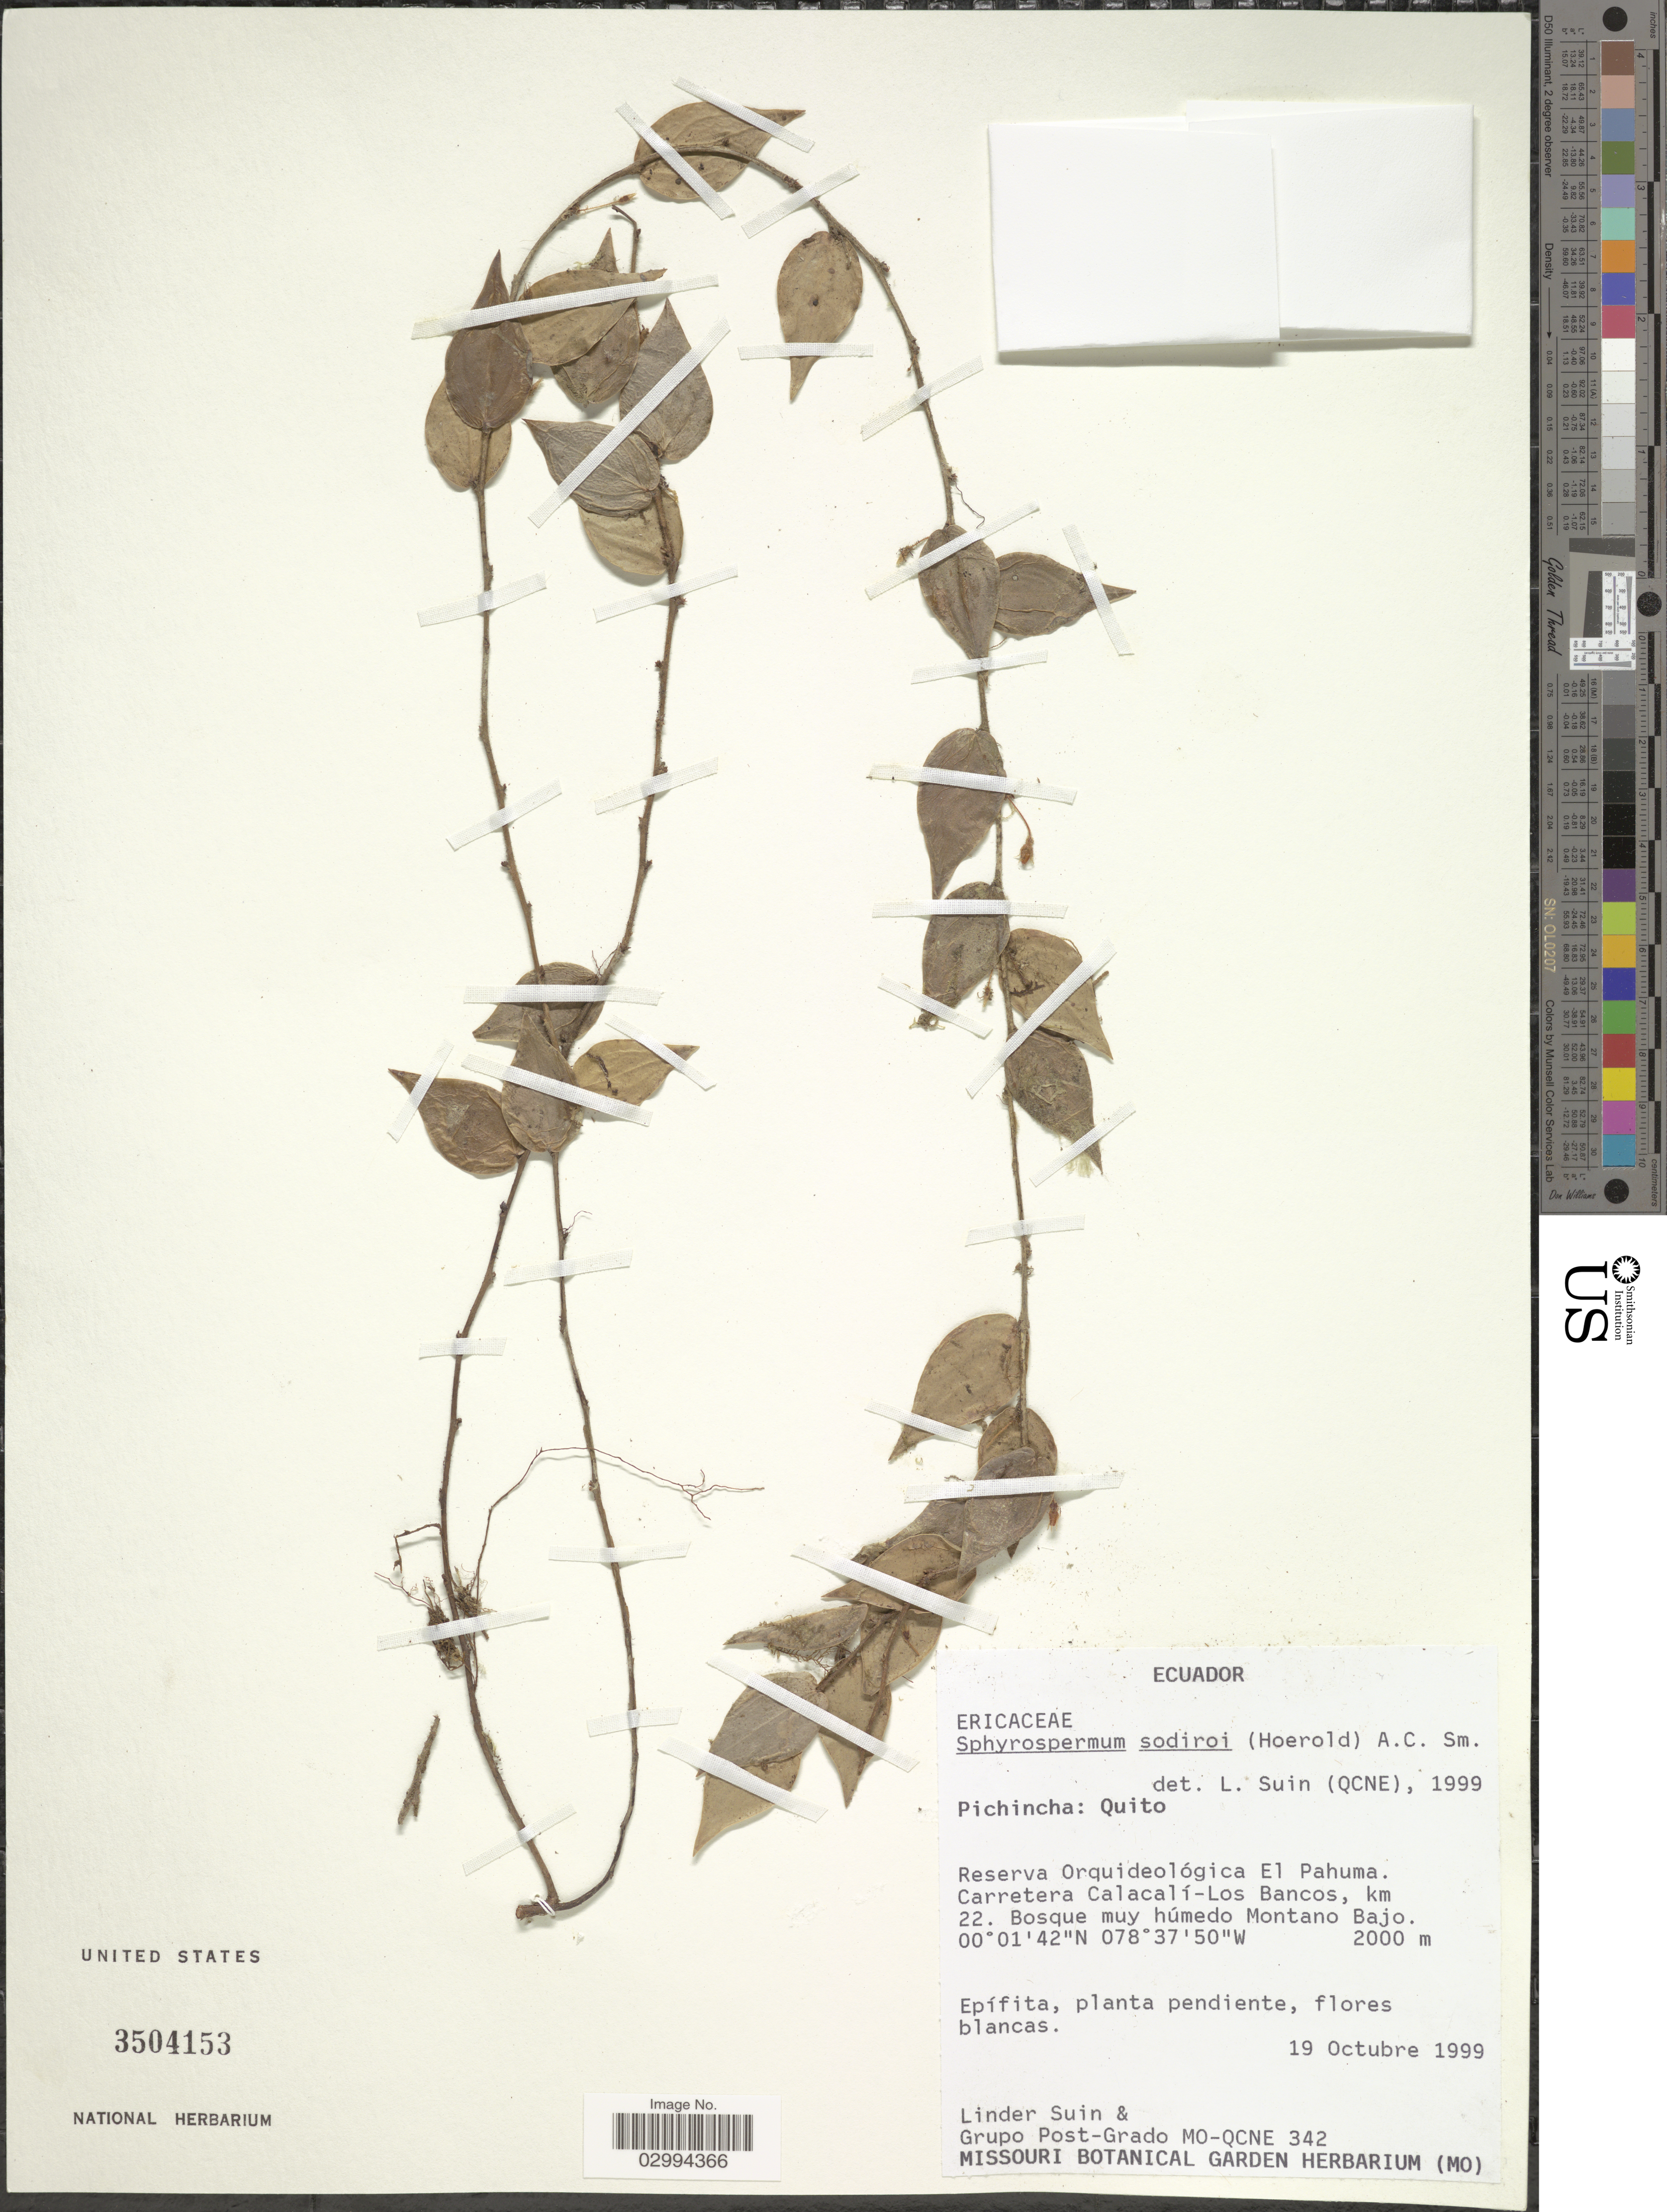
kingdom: Plantae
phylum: Tracheophyta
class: Magnoliopsida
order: Ericales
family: Ericaceae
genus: Sphyrospermum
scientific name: Sphyrospermum sodiroi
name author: (Hoerold) A.C. Sm.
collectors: L. Suin & Grupe Post-Grado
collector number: MO-QCNE342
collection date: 1999-10-19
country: Ecuador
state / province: Pichincha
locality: Quito, Reserva Orquideológica El Pahuma. Carretera Calacalí-Los Bancos, km 22.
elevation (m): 2000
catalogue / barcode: US 3504153